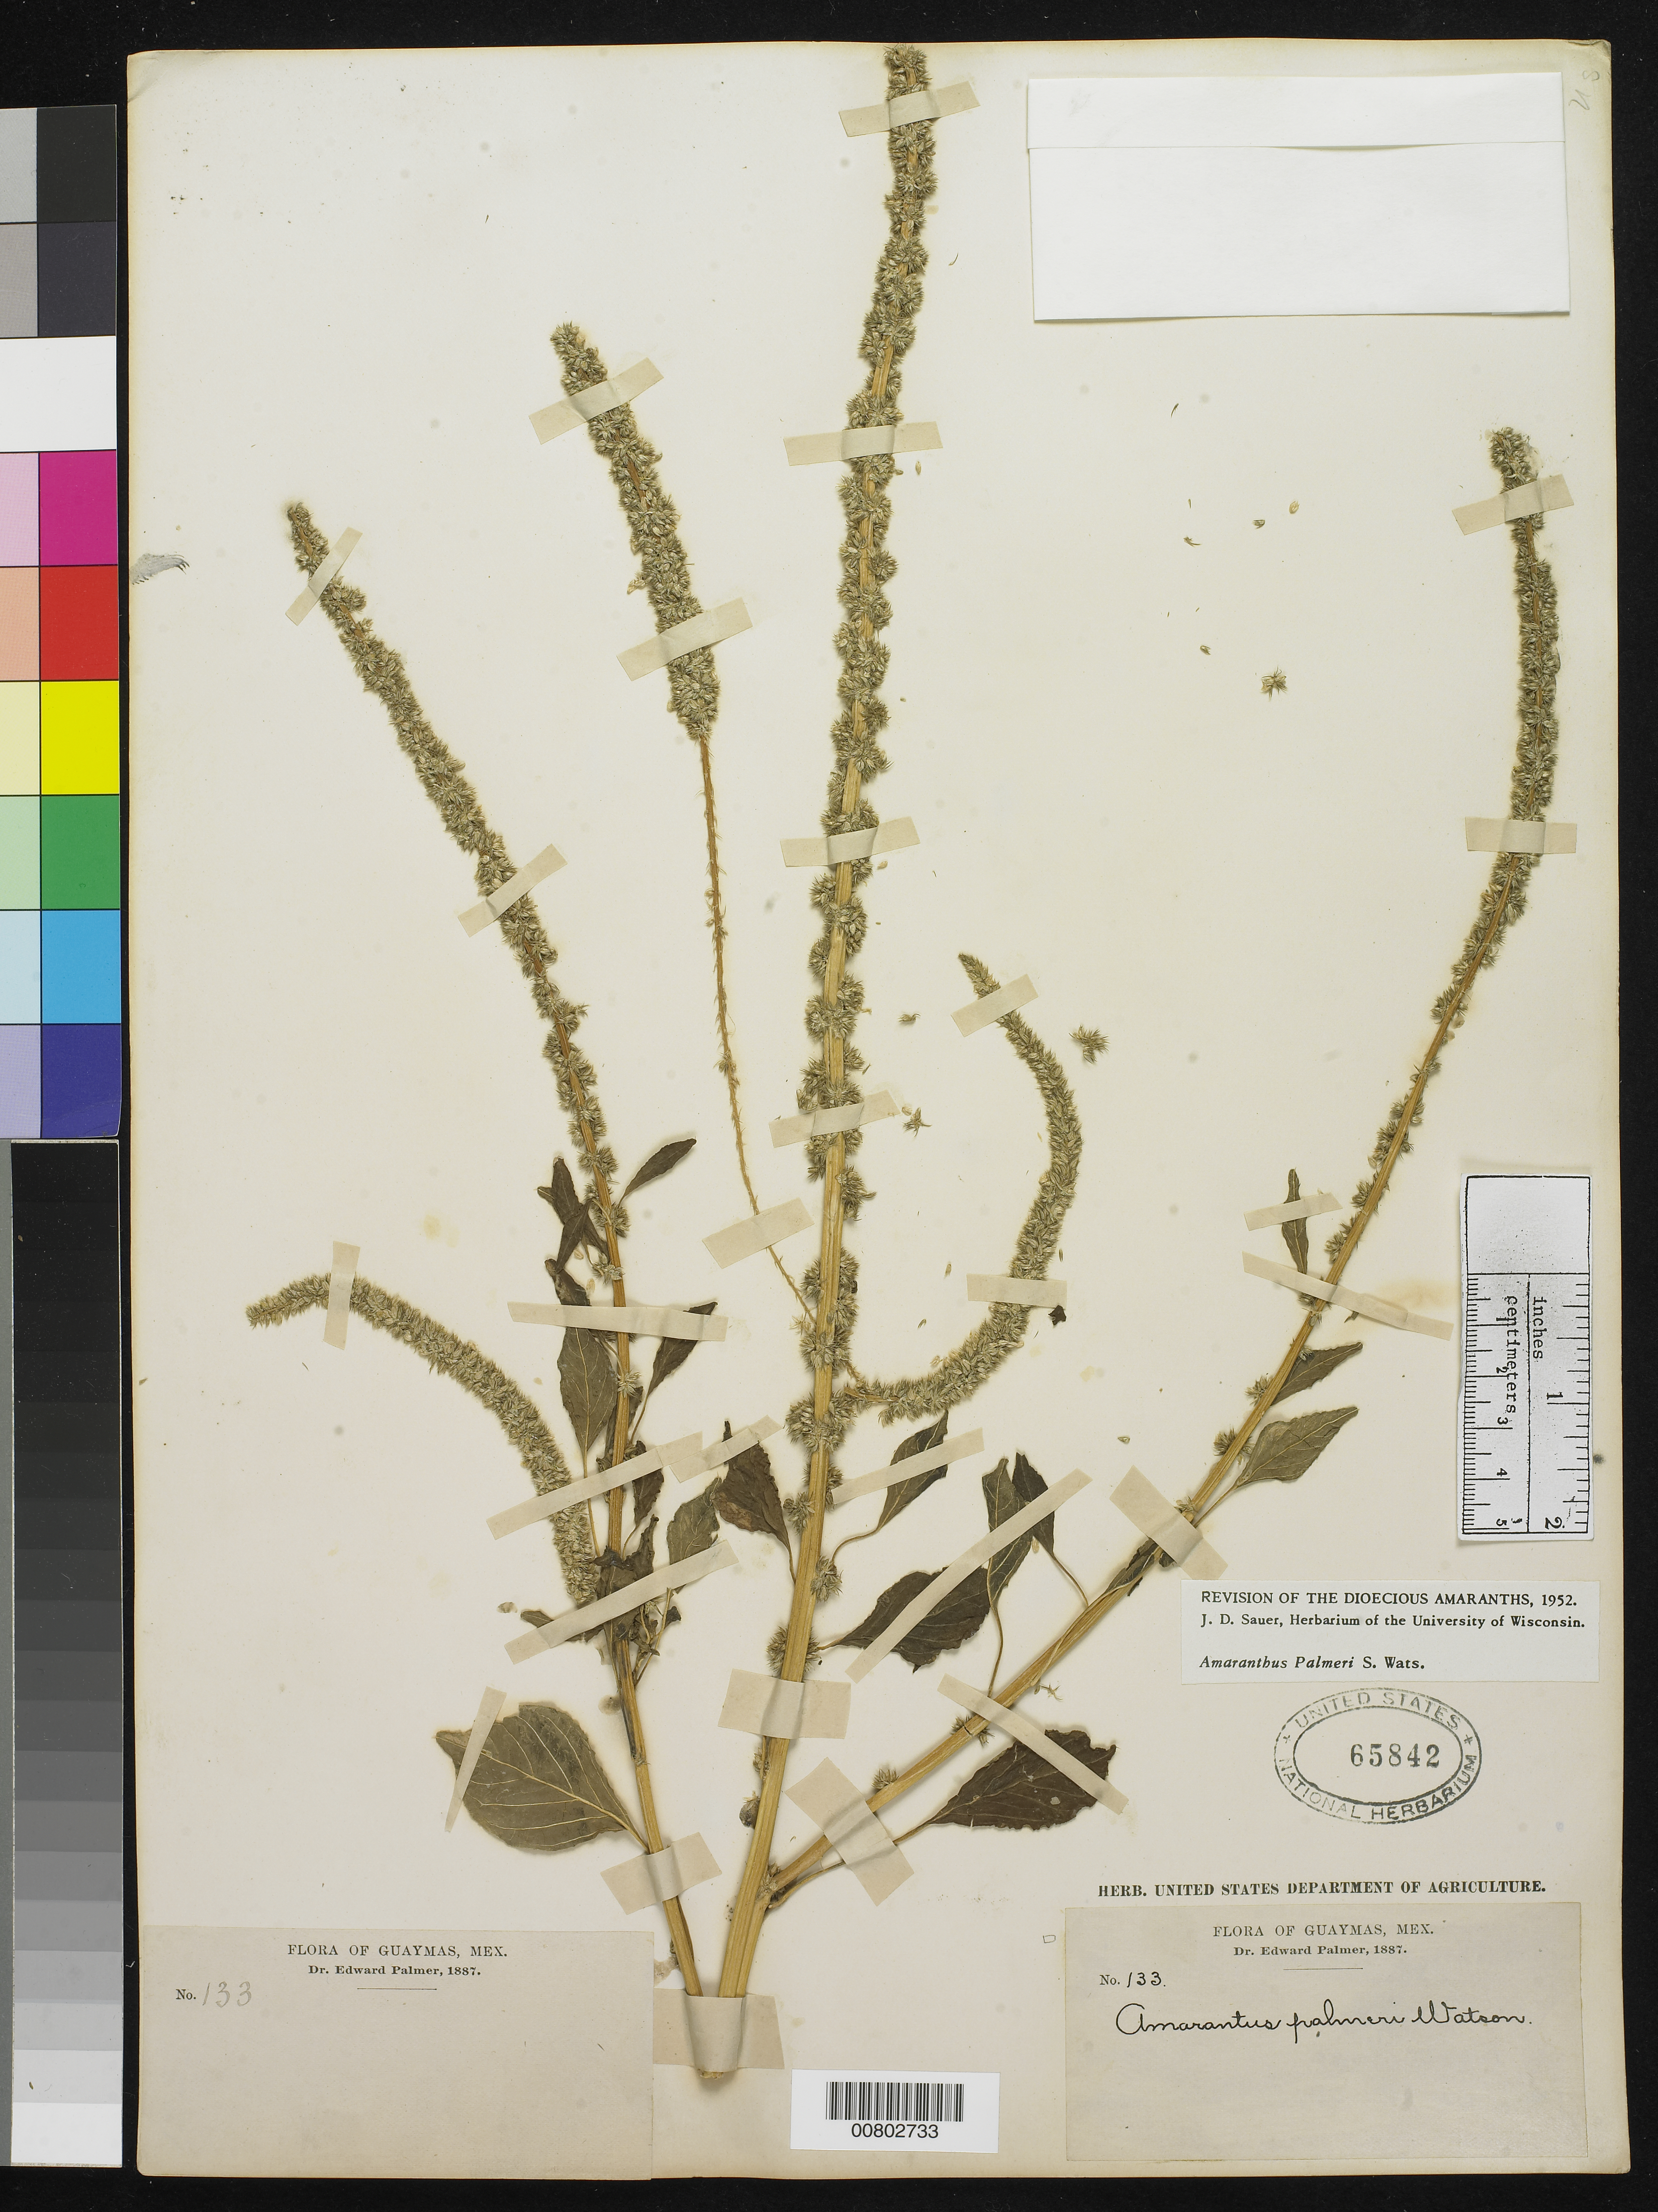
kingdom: Plantae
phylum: Tracheophyta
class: Magnoliopsida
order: Caryophyllales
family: Amaranthaceae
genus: Amaranthus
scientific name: Amaranthus palmeri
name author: S. Watson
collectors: E. Palmer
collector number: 133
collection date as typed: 1887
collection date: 1887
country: Mexico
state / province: Sonora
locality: Guaymas, Sonora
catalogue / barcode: US 65842